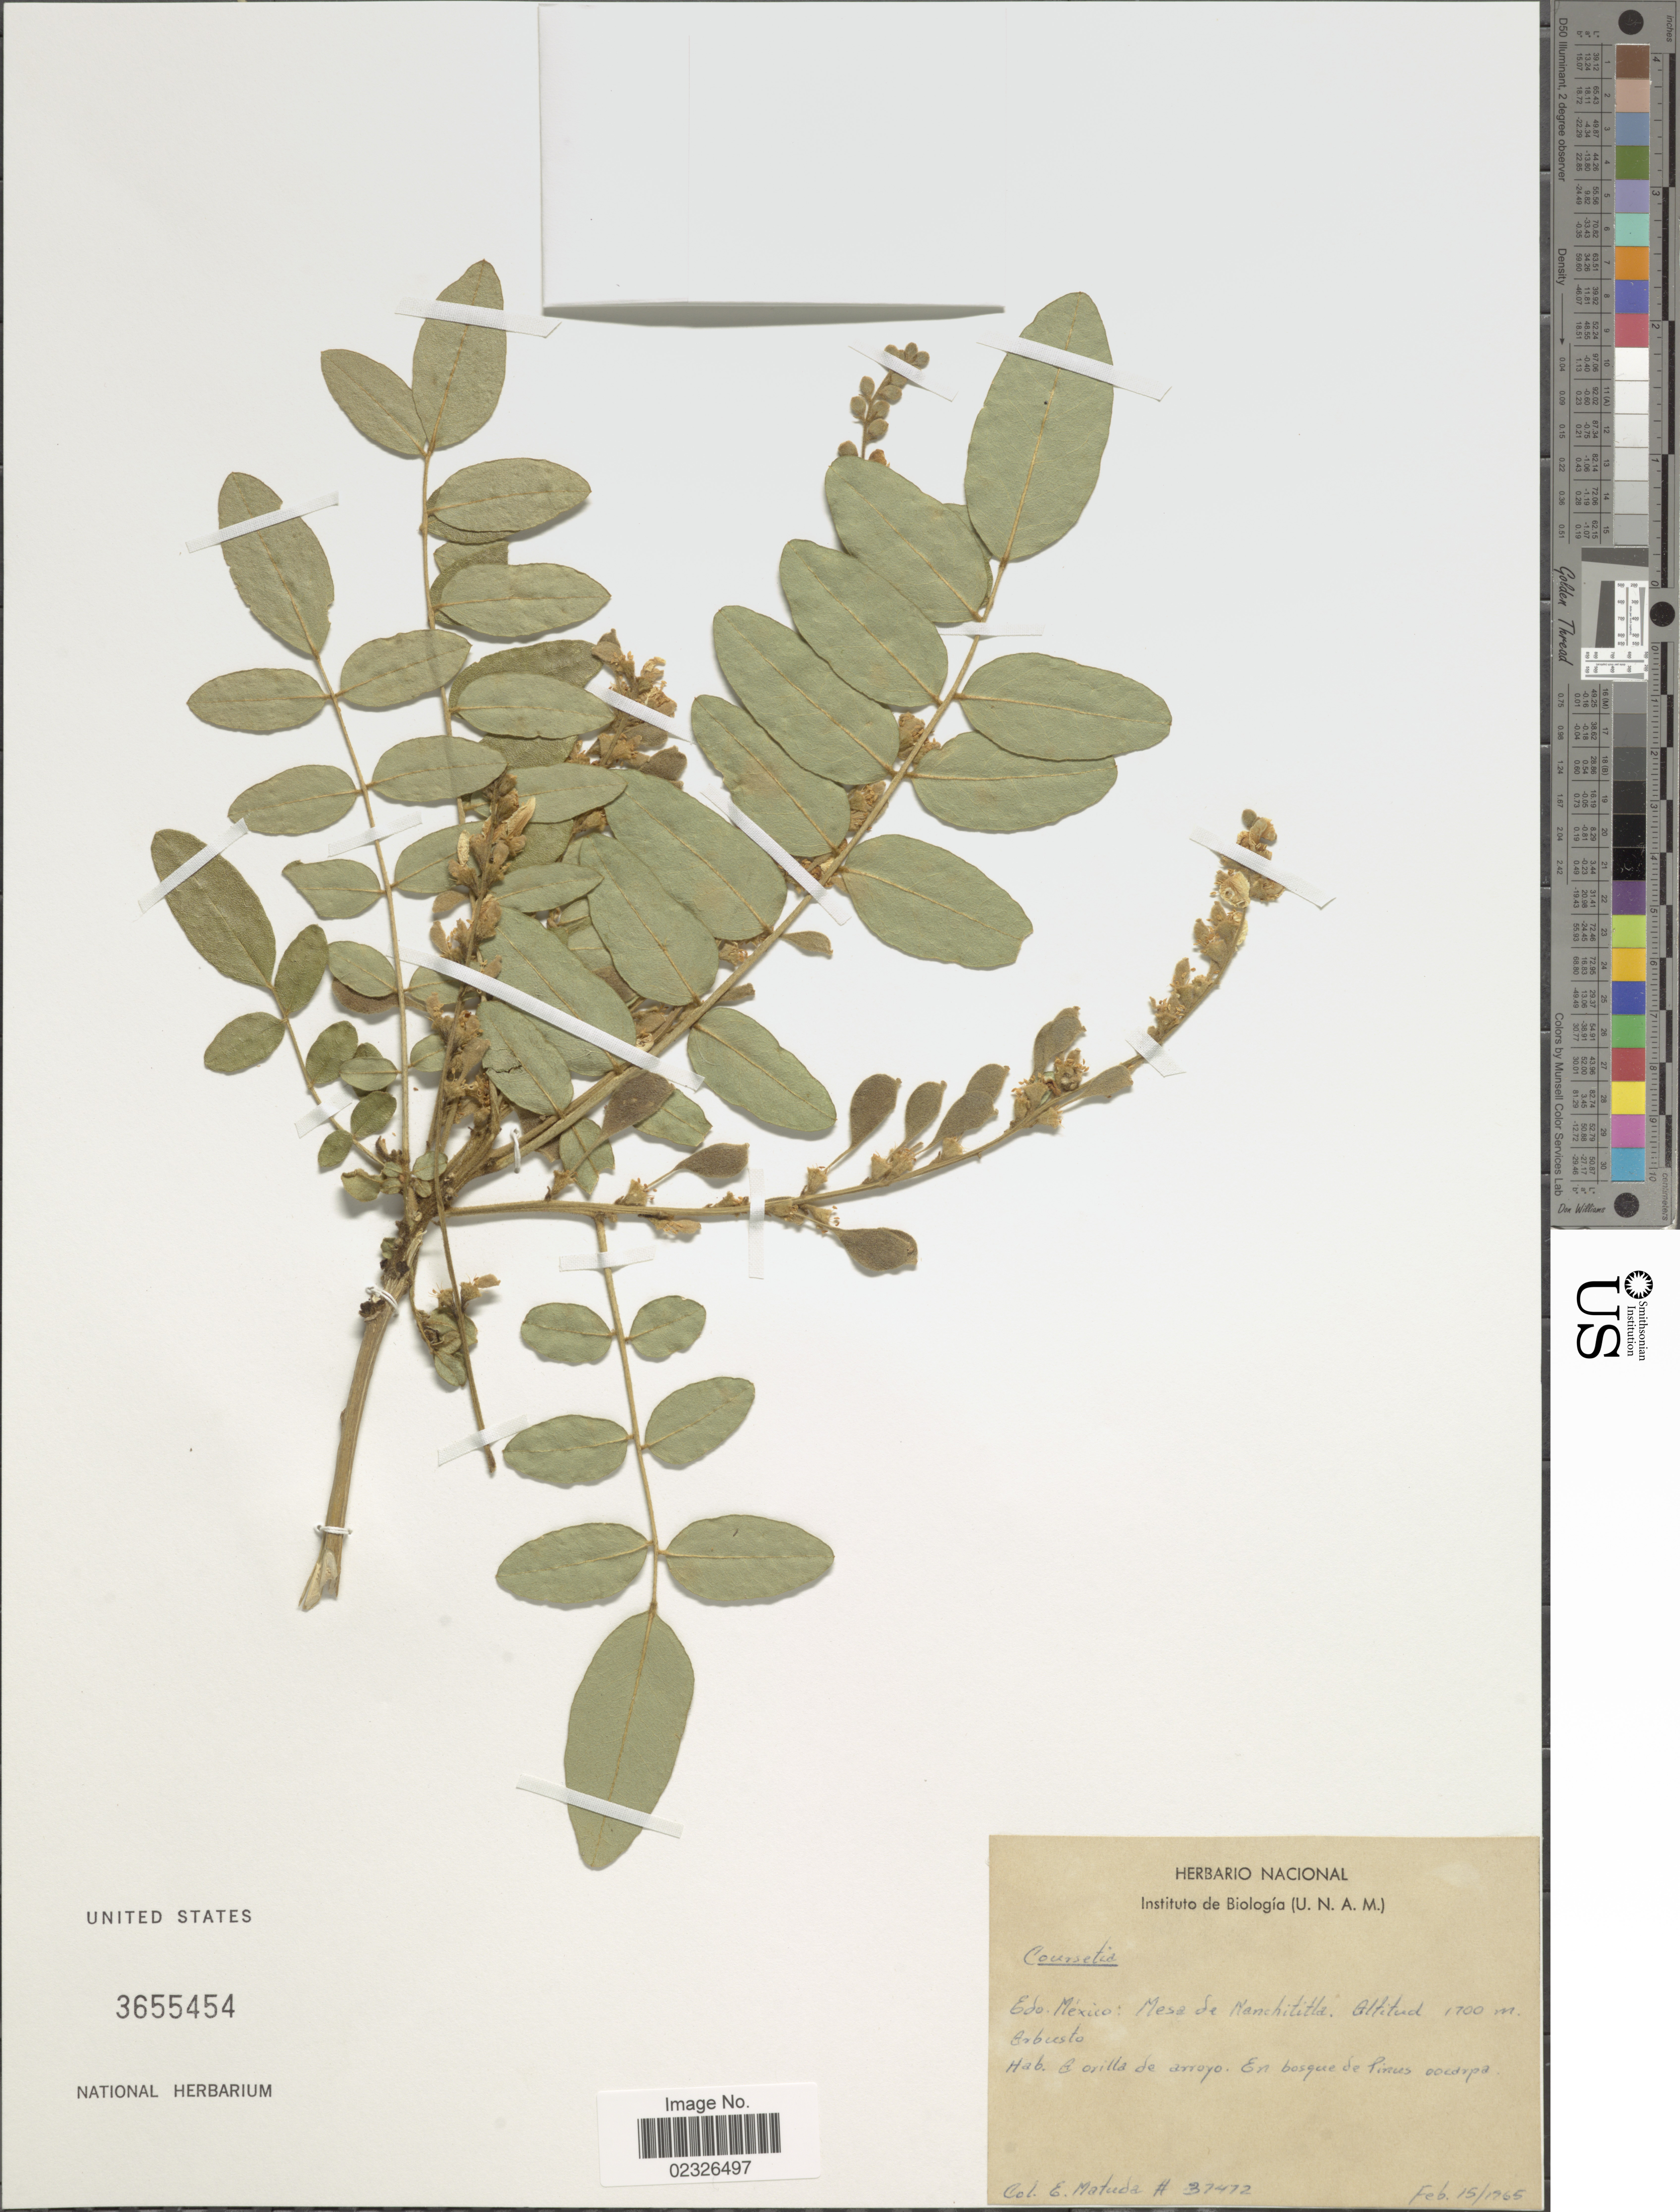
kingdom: Plantae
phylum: Tracheophyta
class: Magnoliopsida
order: Fabales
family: Fabaceae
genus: Coursetia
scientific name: Coursetia sp.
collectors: E. Matuda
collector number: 37472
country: Mexico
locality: Edo. Mexico: Mesa de Manchititla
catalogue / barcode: US 3655454